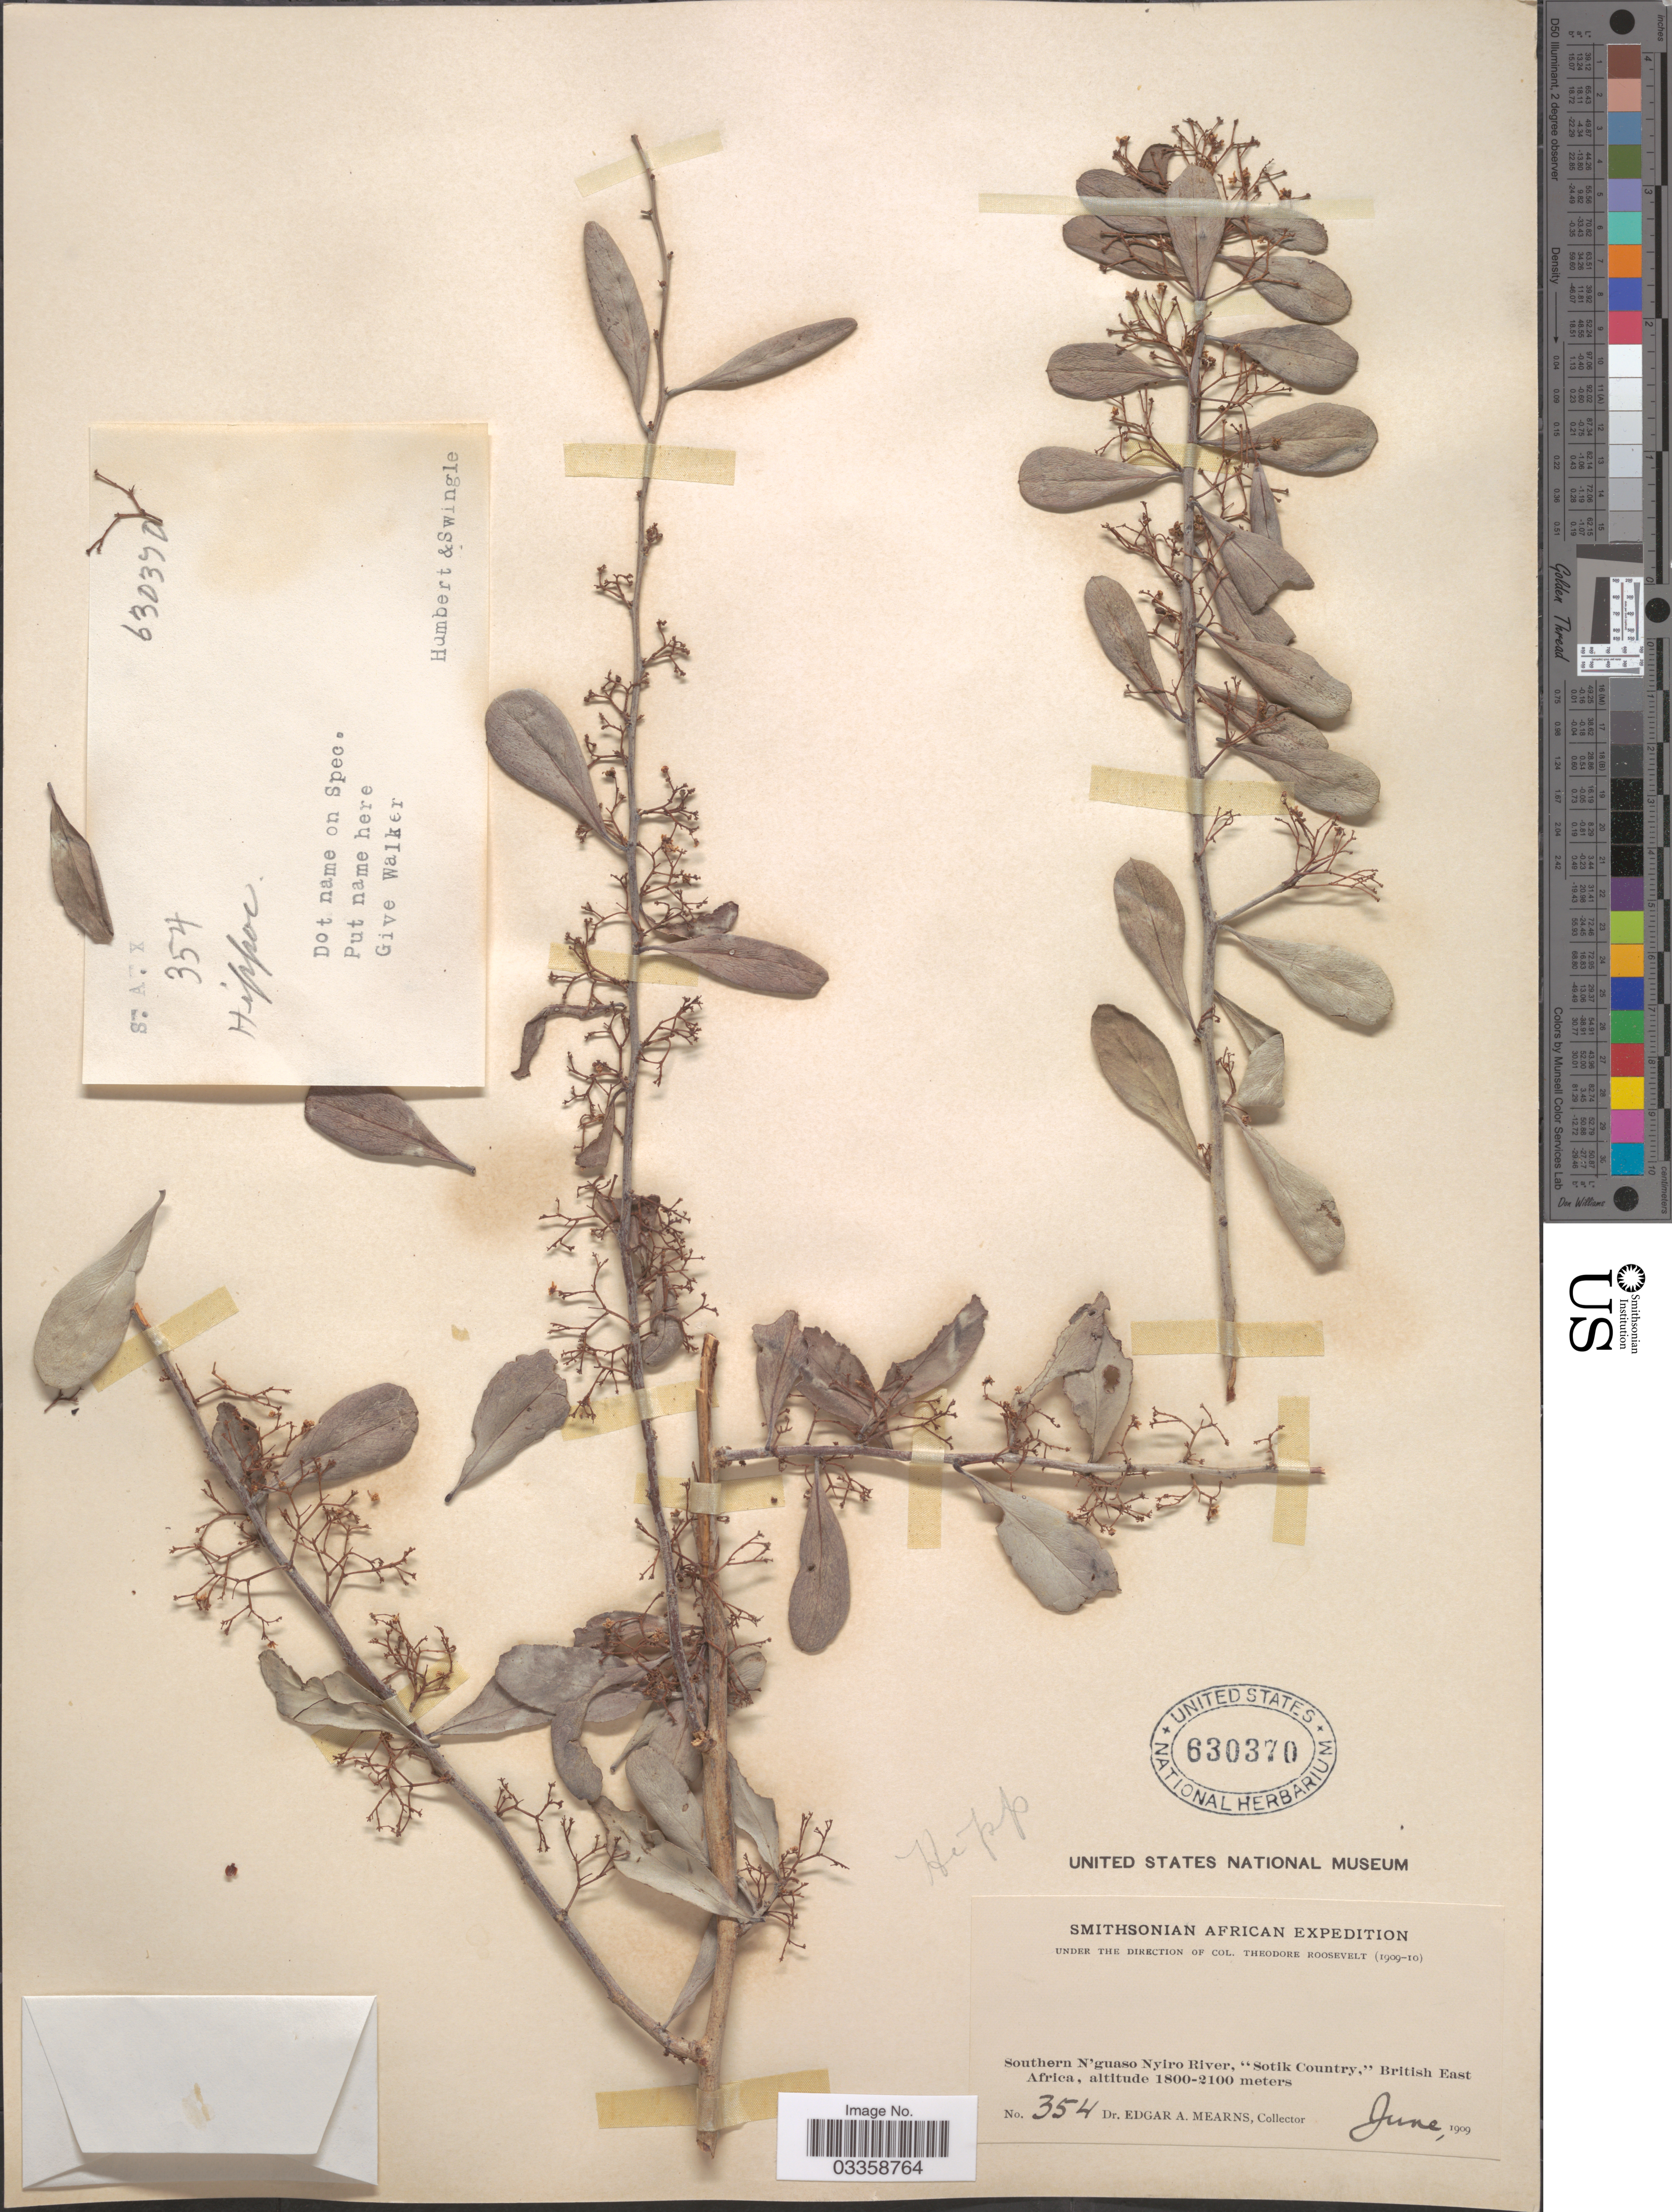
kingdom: Plantae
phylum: Tracheophyta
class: Magnoliopsida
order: Celastrales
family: Celastraceae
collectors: E. A. Mearns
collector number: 354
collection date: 1909-06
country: Kenya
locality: Southern N'guaso Nyiro River, "Sotik Country," British East Africa.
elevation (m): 1800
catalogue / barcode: US 630370